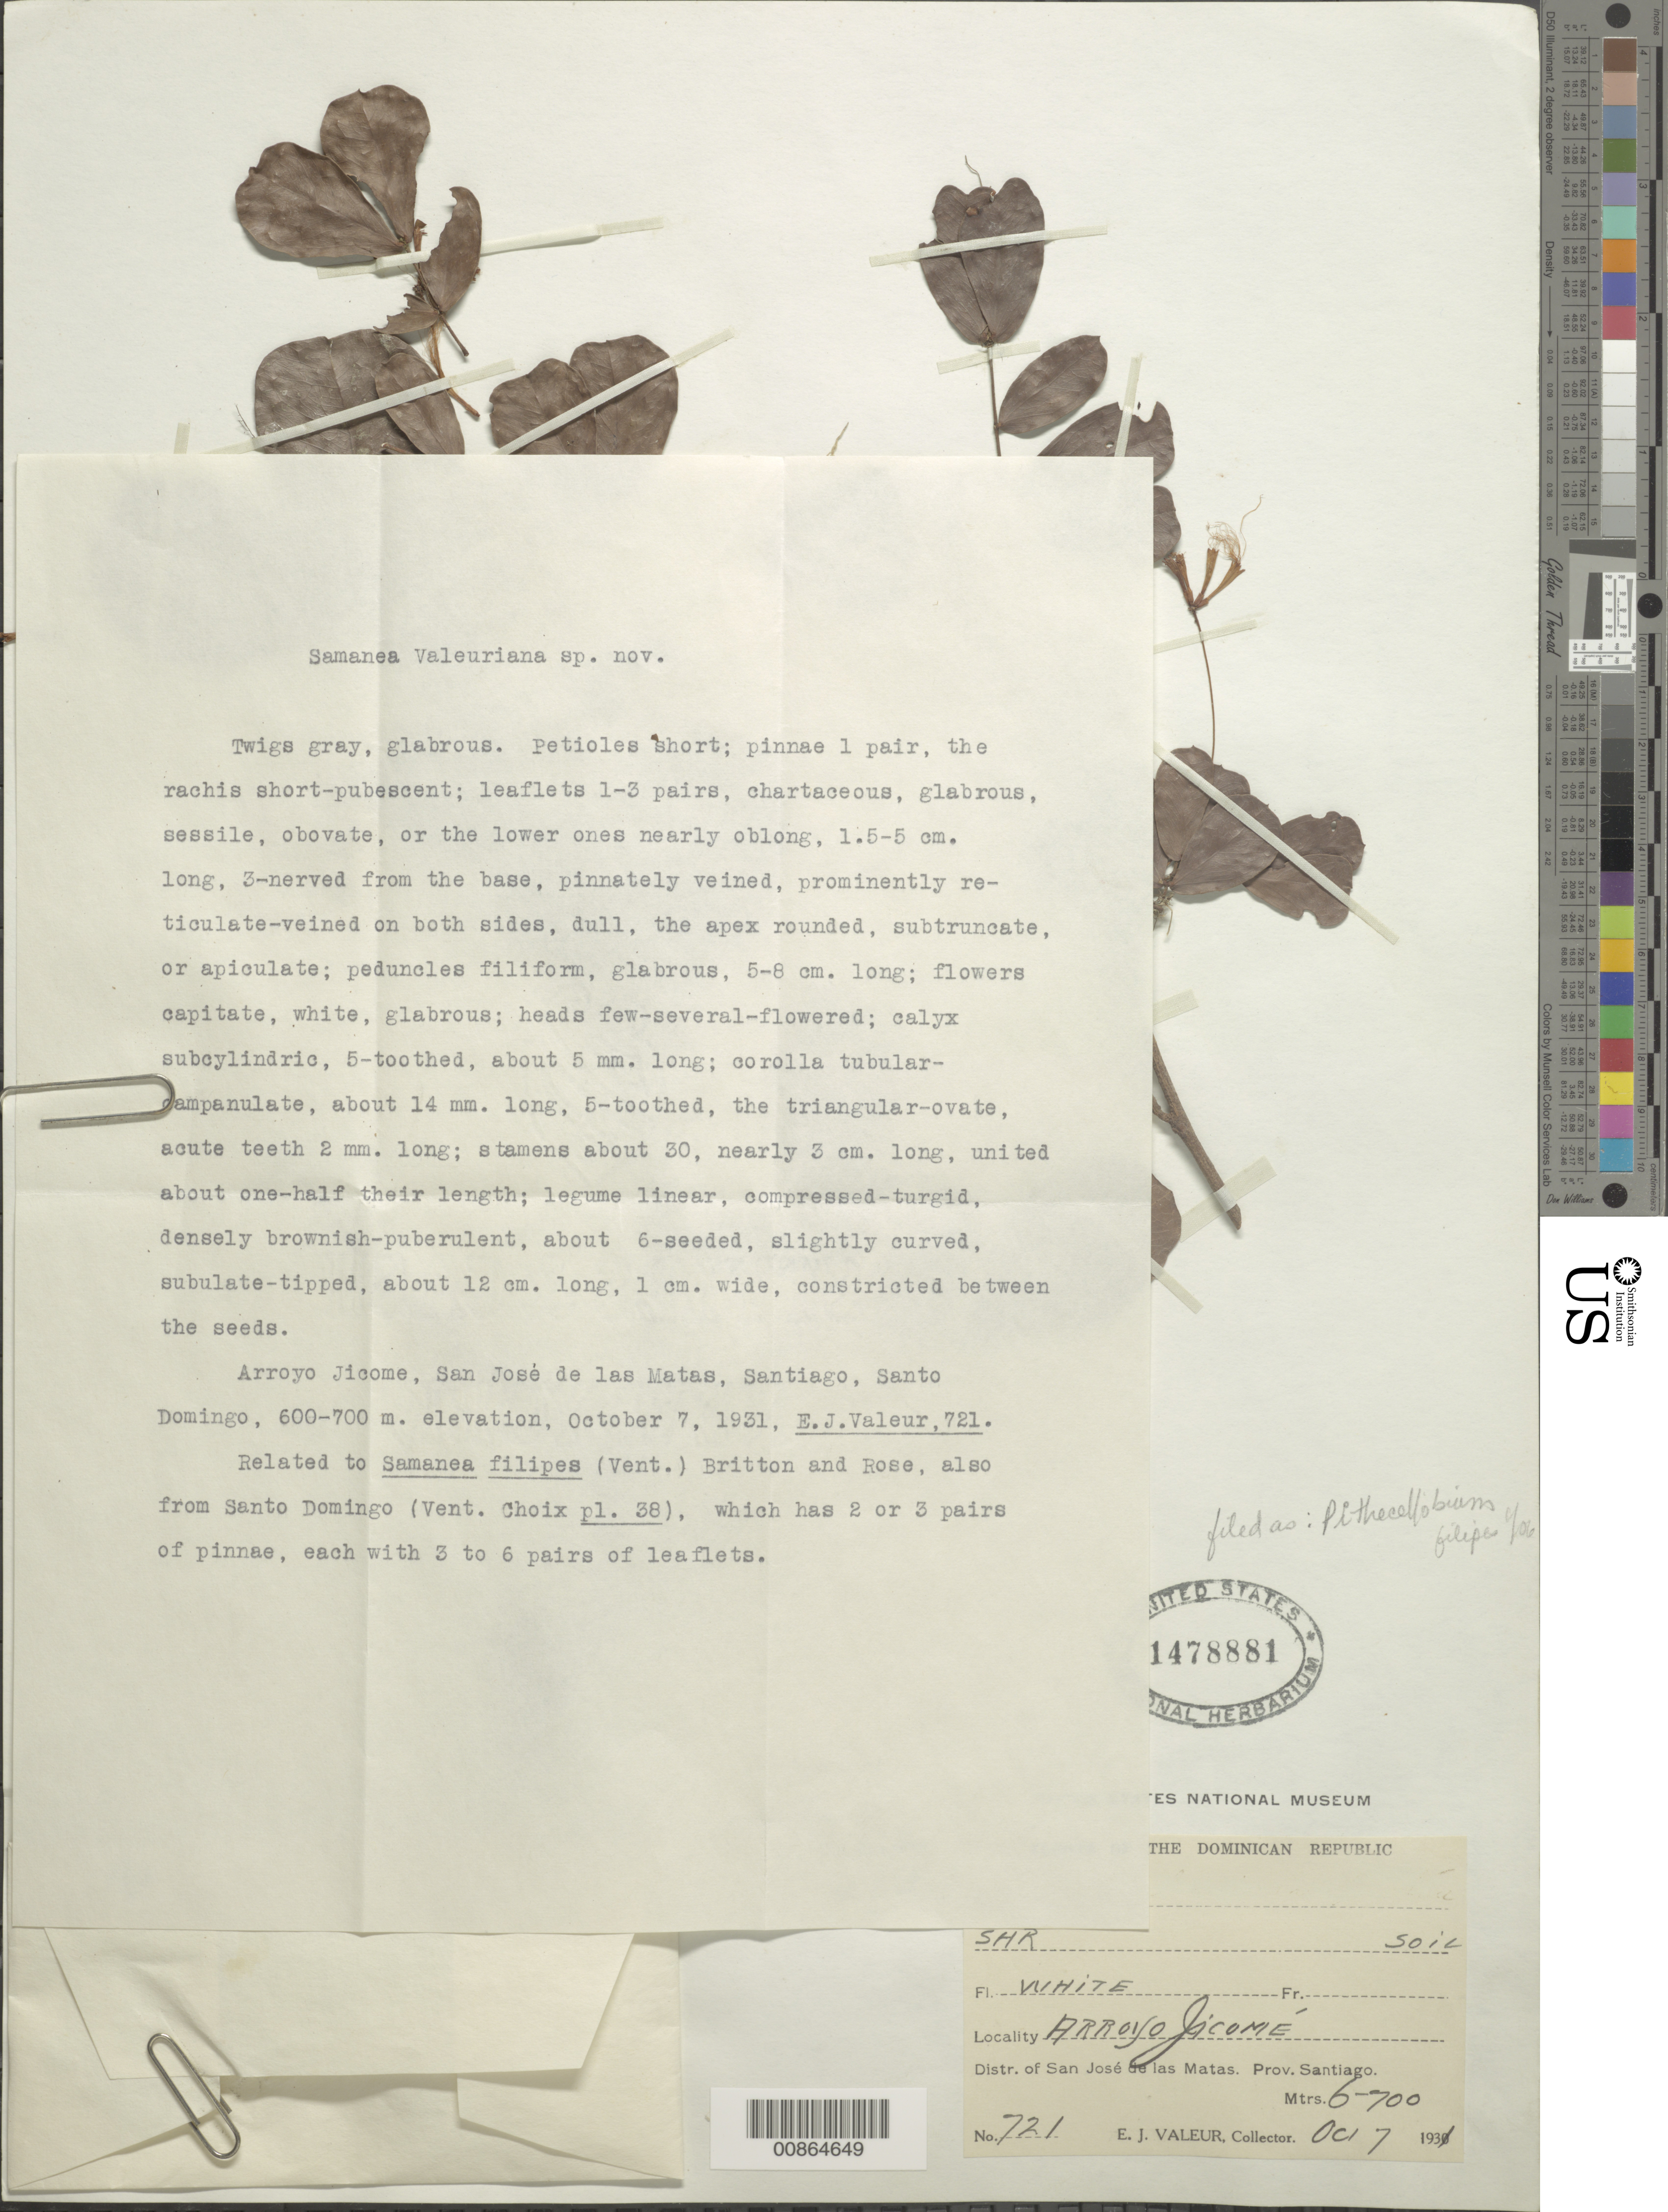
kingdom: Plantae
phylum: Tracheophyta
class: Magnoliopsida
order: Fabales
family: Fabaceae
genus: Pithecellobium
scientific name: Pithecellobium filipes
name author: (Vent.) Benth.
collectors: E. Valeur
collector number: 721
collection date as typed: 07 Oct 1931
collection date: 1931-10-07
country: Dominican Republic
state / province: Santiago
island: Hispaniola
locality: Arroyo Jicomé.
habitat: Soil.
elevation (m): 600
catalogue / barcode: US 1478881